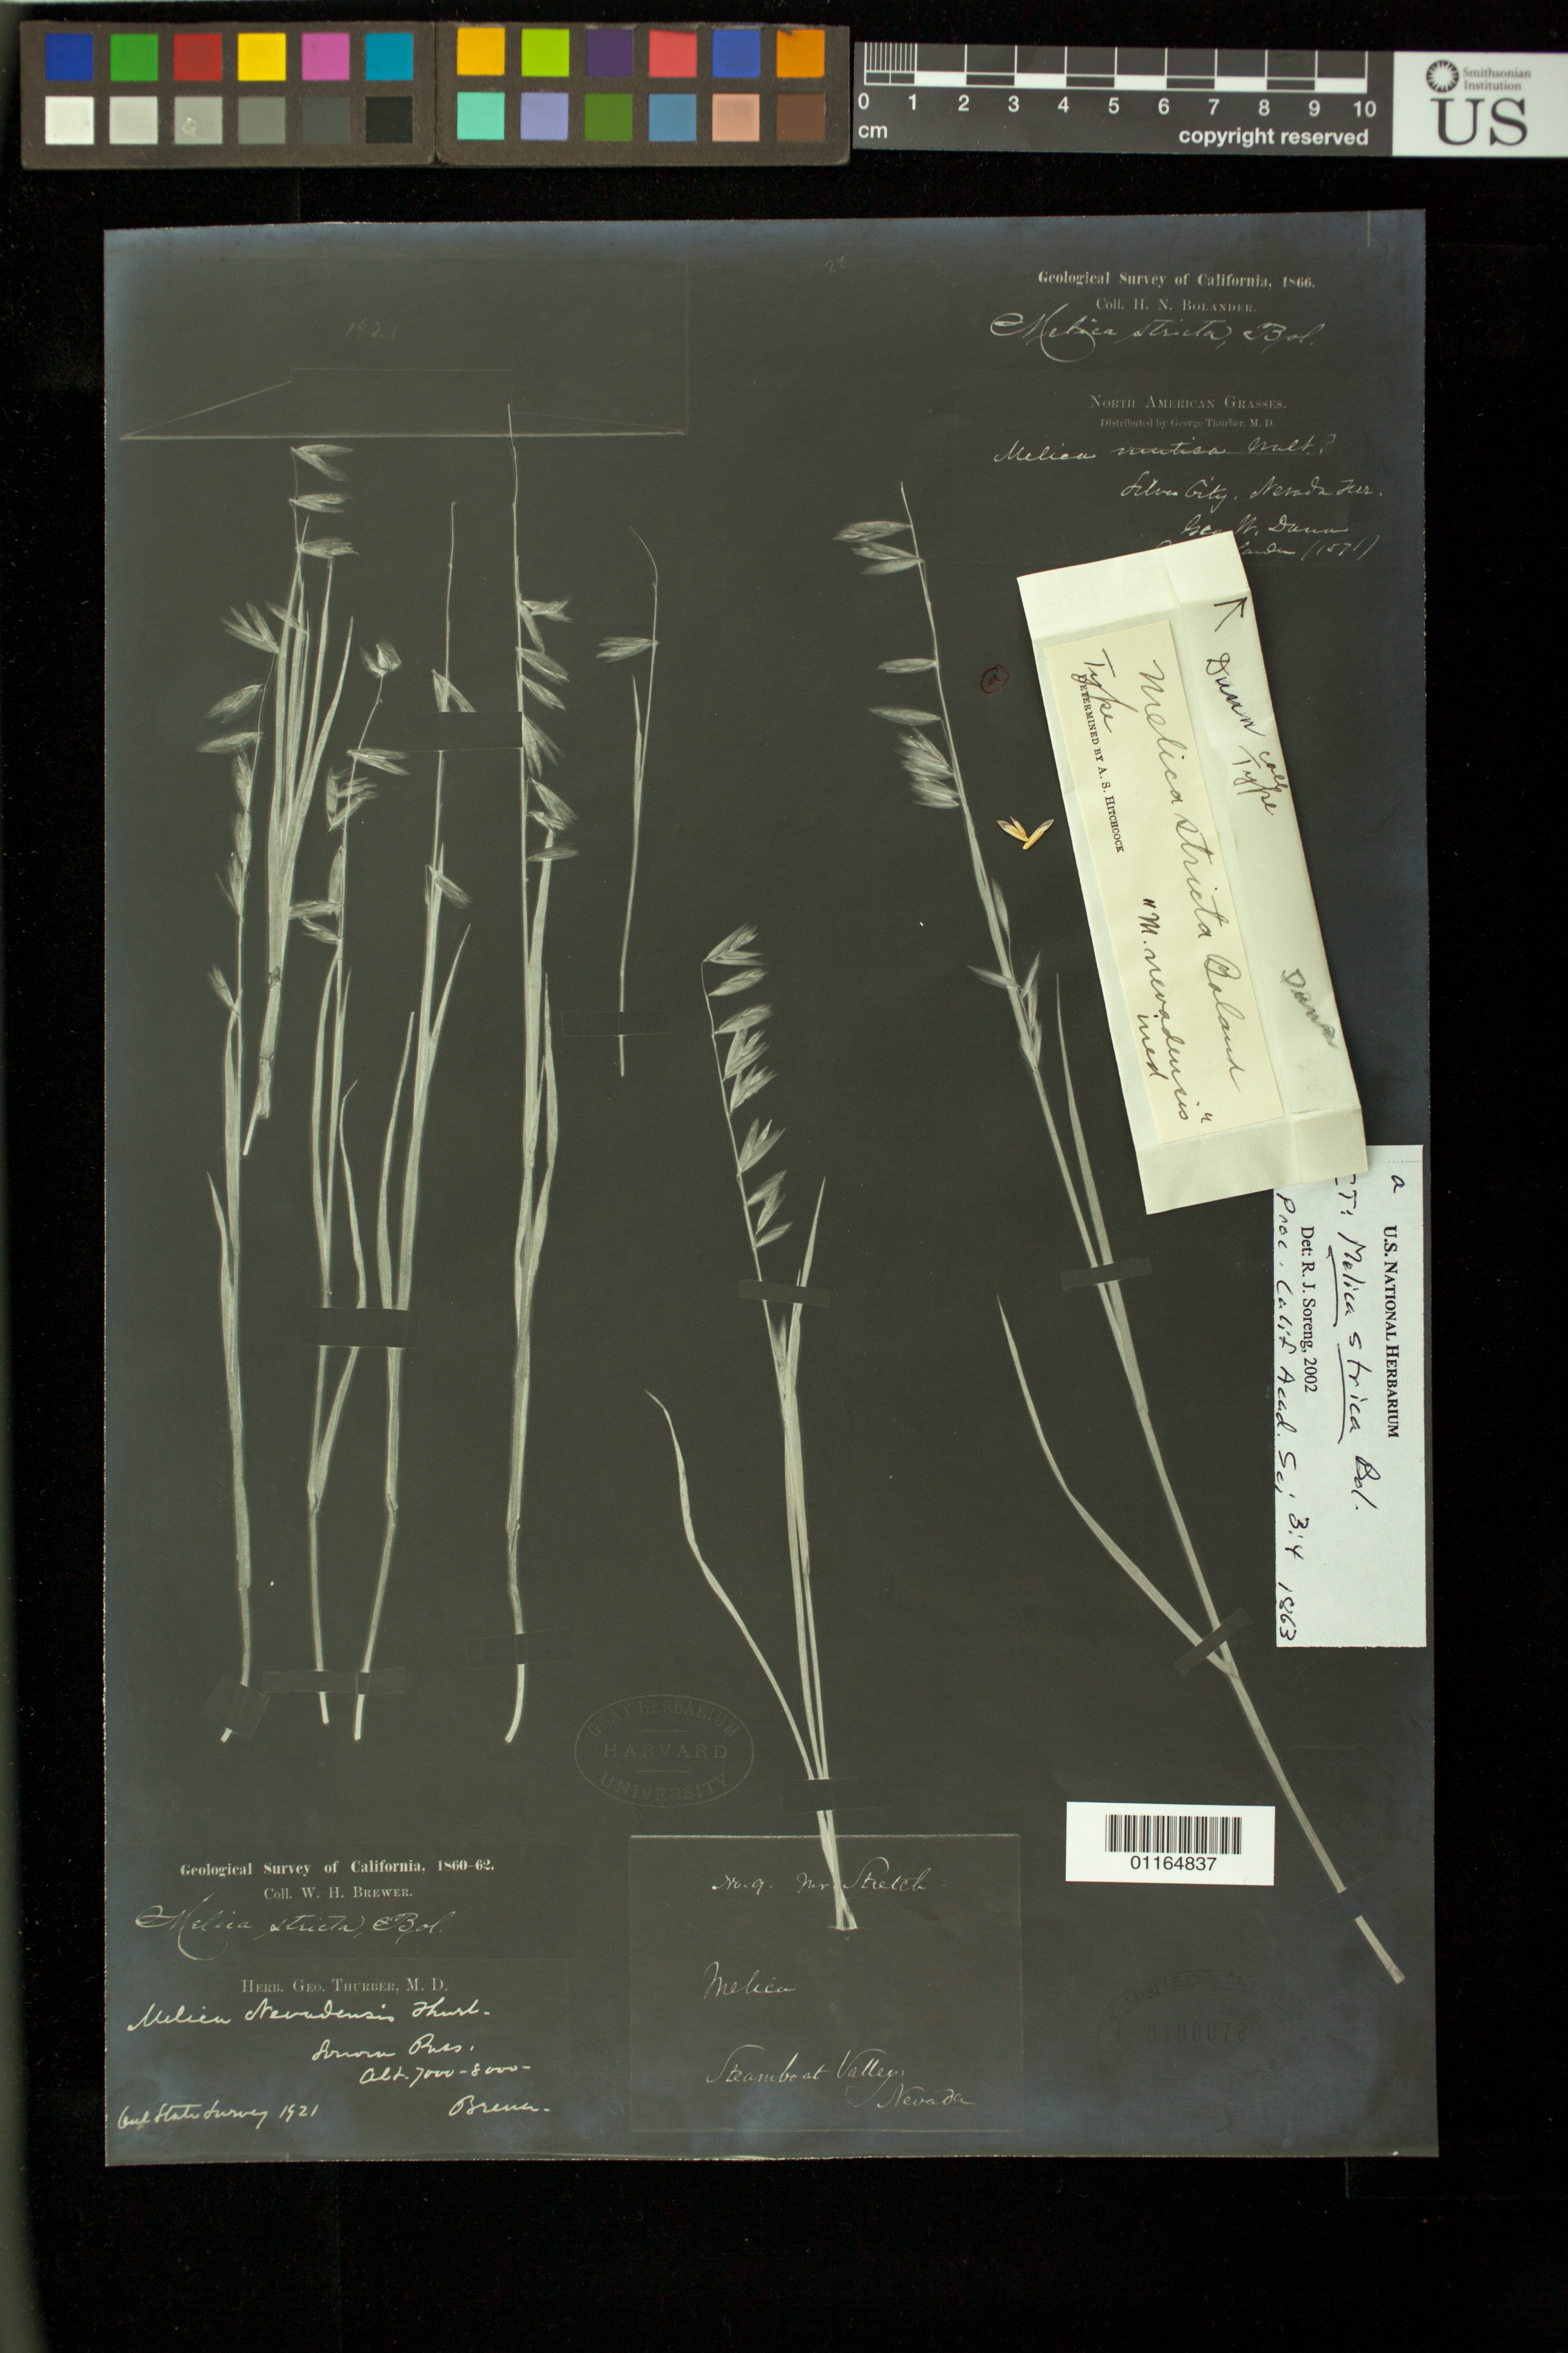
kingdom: Plantae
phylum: Tracheophyta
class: Liliopsida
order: Poales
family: Poaceae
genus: Melica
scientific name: Melica stricta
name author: Bol.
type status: Isotype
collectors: G. W.Dunn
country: United States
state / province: Nevada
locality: Silver City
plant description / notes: Photostat and fragmentary material of type specimen ex herb. Gray (GH/HUH)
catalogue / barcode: US 100078